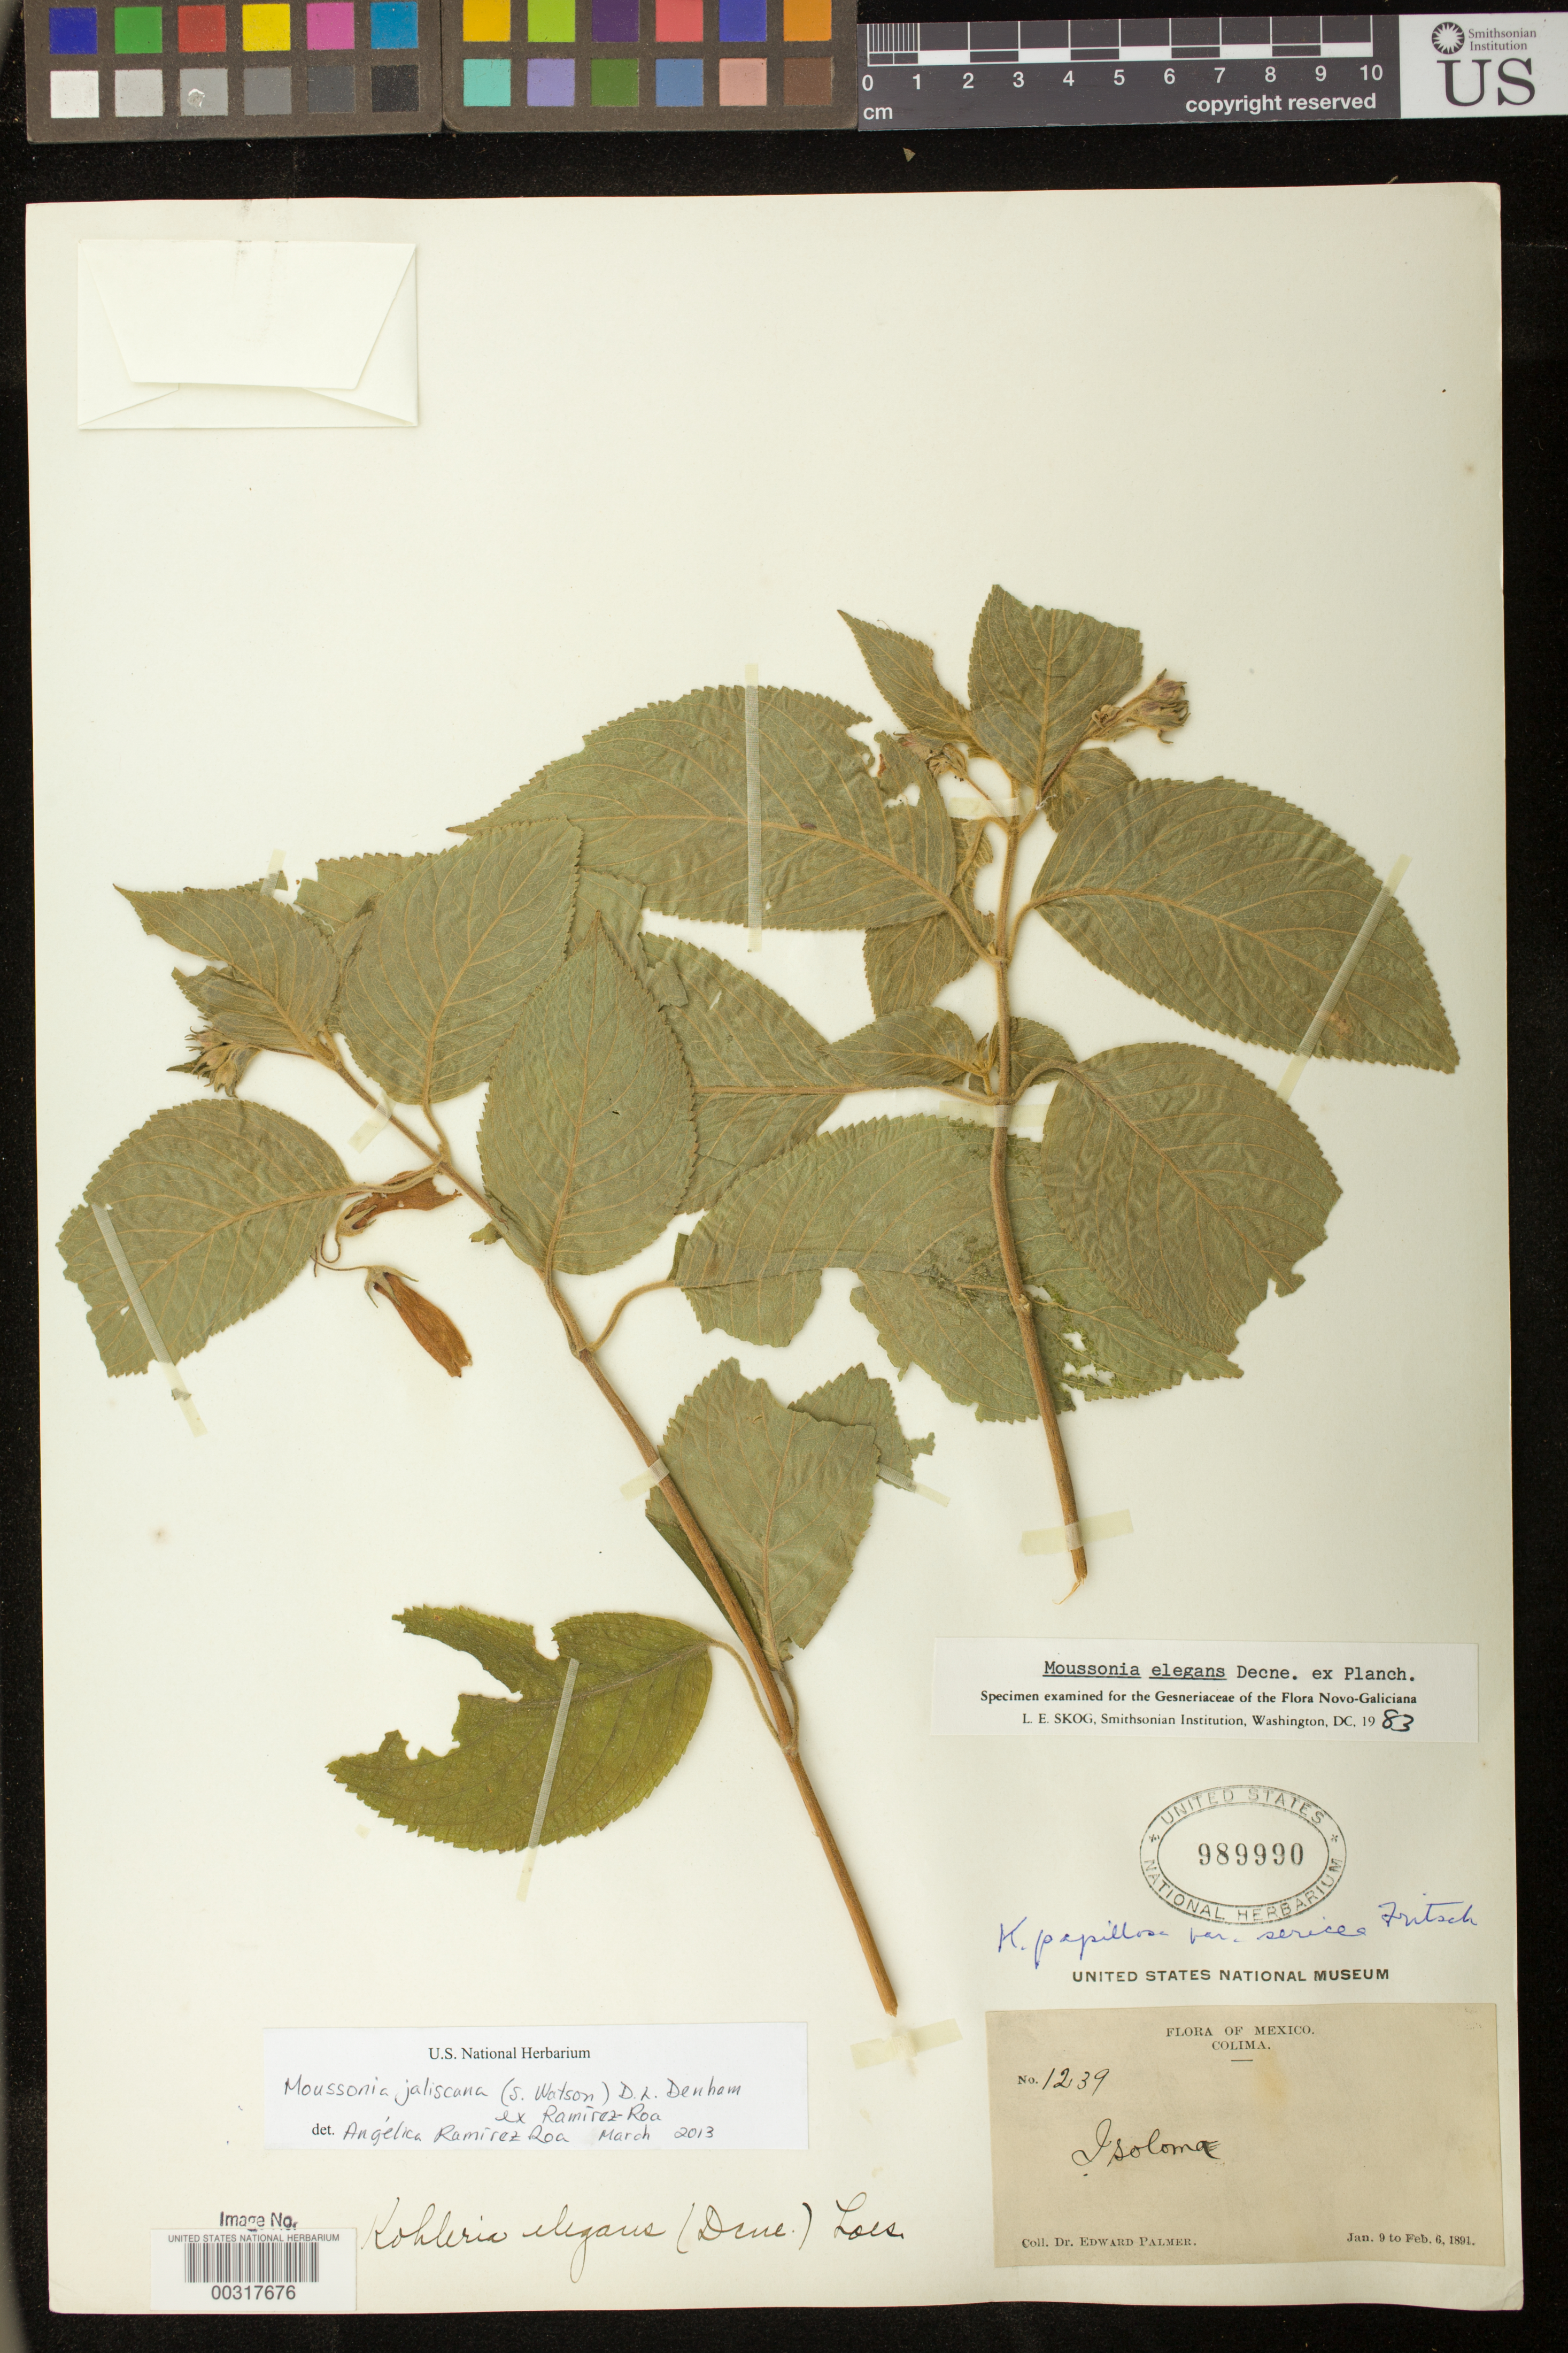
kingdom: Plantae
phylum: Tracheophyta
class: Magnoliopsida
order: Lamiales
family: Gesneriaceae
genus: Moussonia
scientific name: Moussonia jaliscana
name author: (S. Watson) D.L. Denham ex Ram.-Roa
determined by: Ramírez-Roa, A.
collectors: E. Palmer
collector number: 1239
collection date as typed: Jan-Feb 1891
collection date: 1891-01/1891-02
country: Mexico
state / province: Colima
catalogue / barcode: US 989990